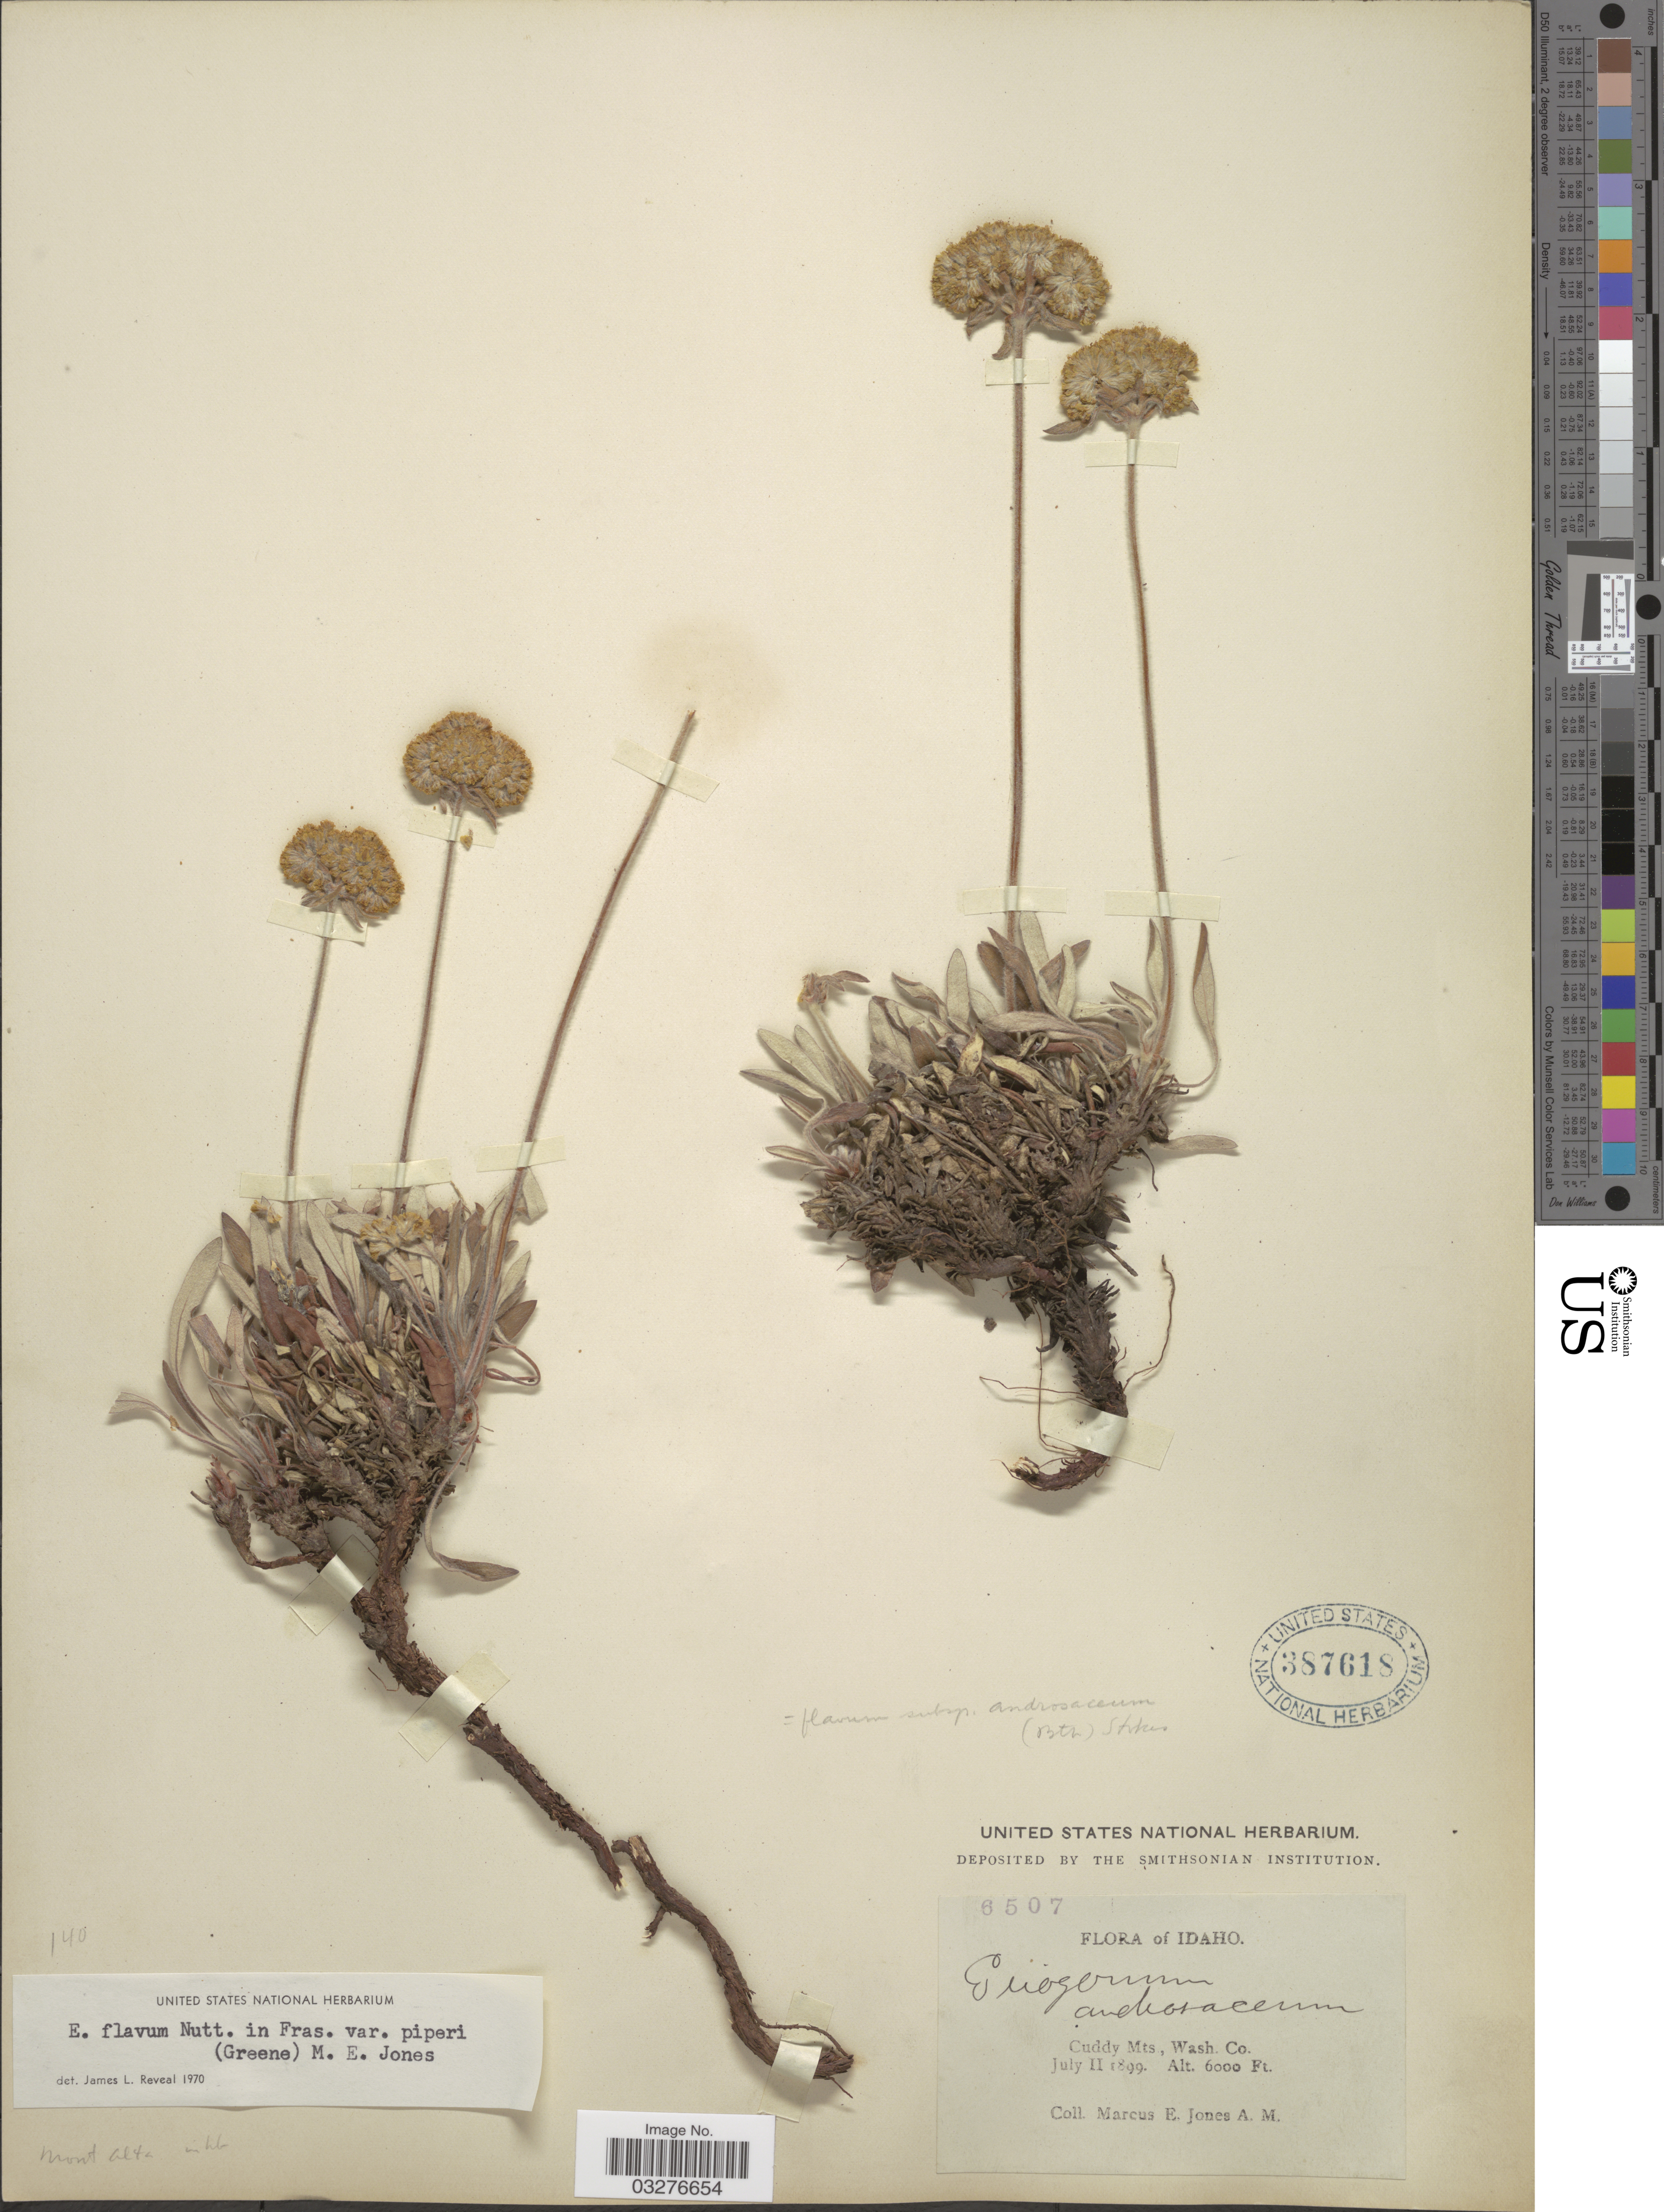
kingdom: Plantae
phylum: Tracheophyta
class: Magnoliopsida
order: Caryophyllales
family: Polygonaceae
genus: Eriogonum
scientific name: Eriogonum flavum var. piperi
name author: M.E. Jones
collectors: M. E. Jones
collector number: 6507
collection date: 1899-07-11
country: United States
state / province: Idaho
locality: Cuddy Mts., Wash Co.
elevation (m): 1829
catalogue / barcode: US 387618